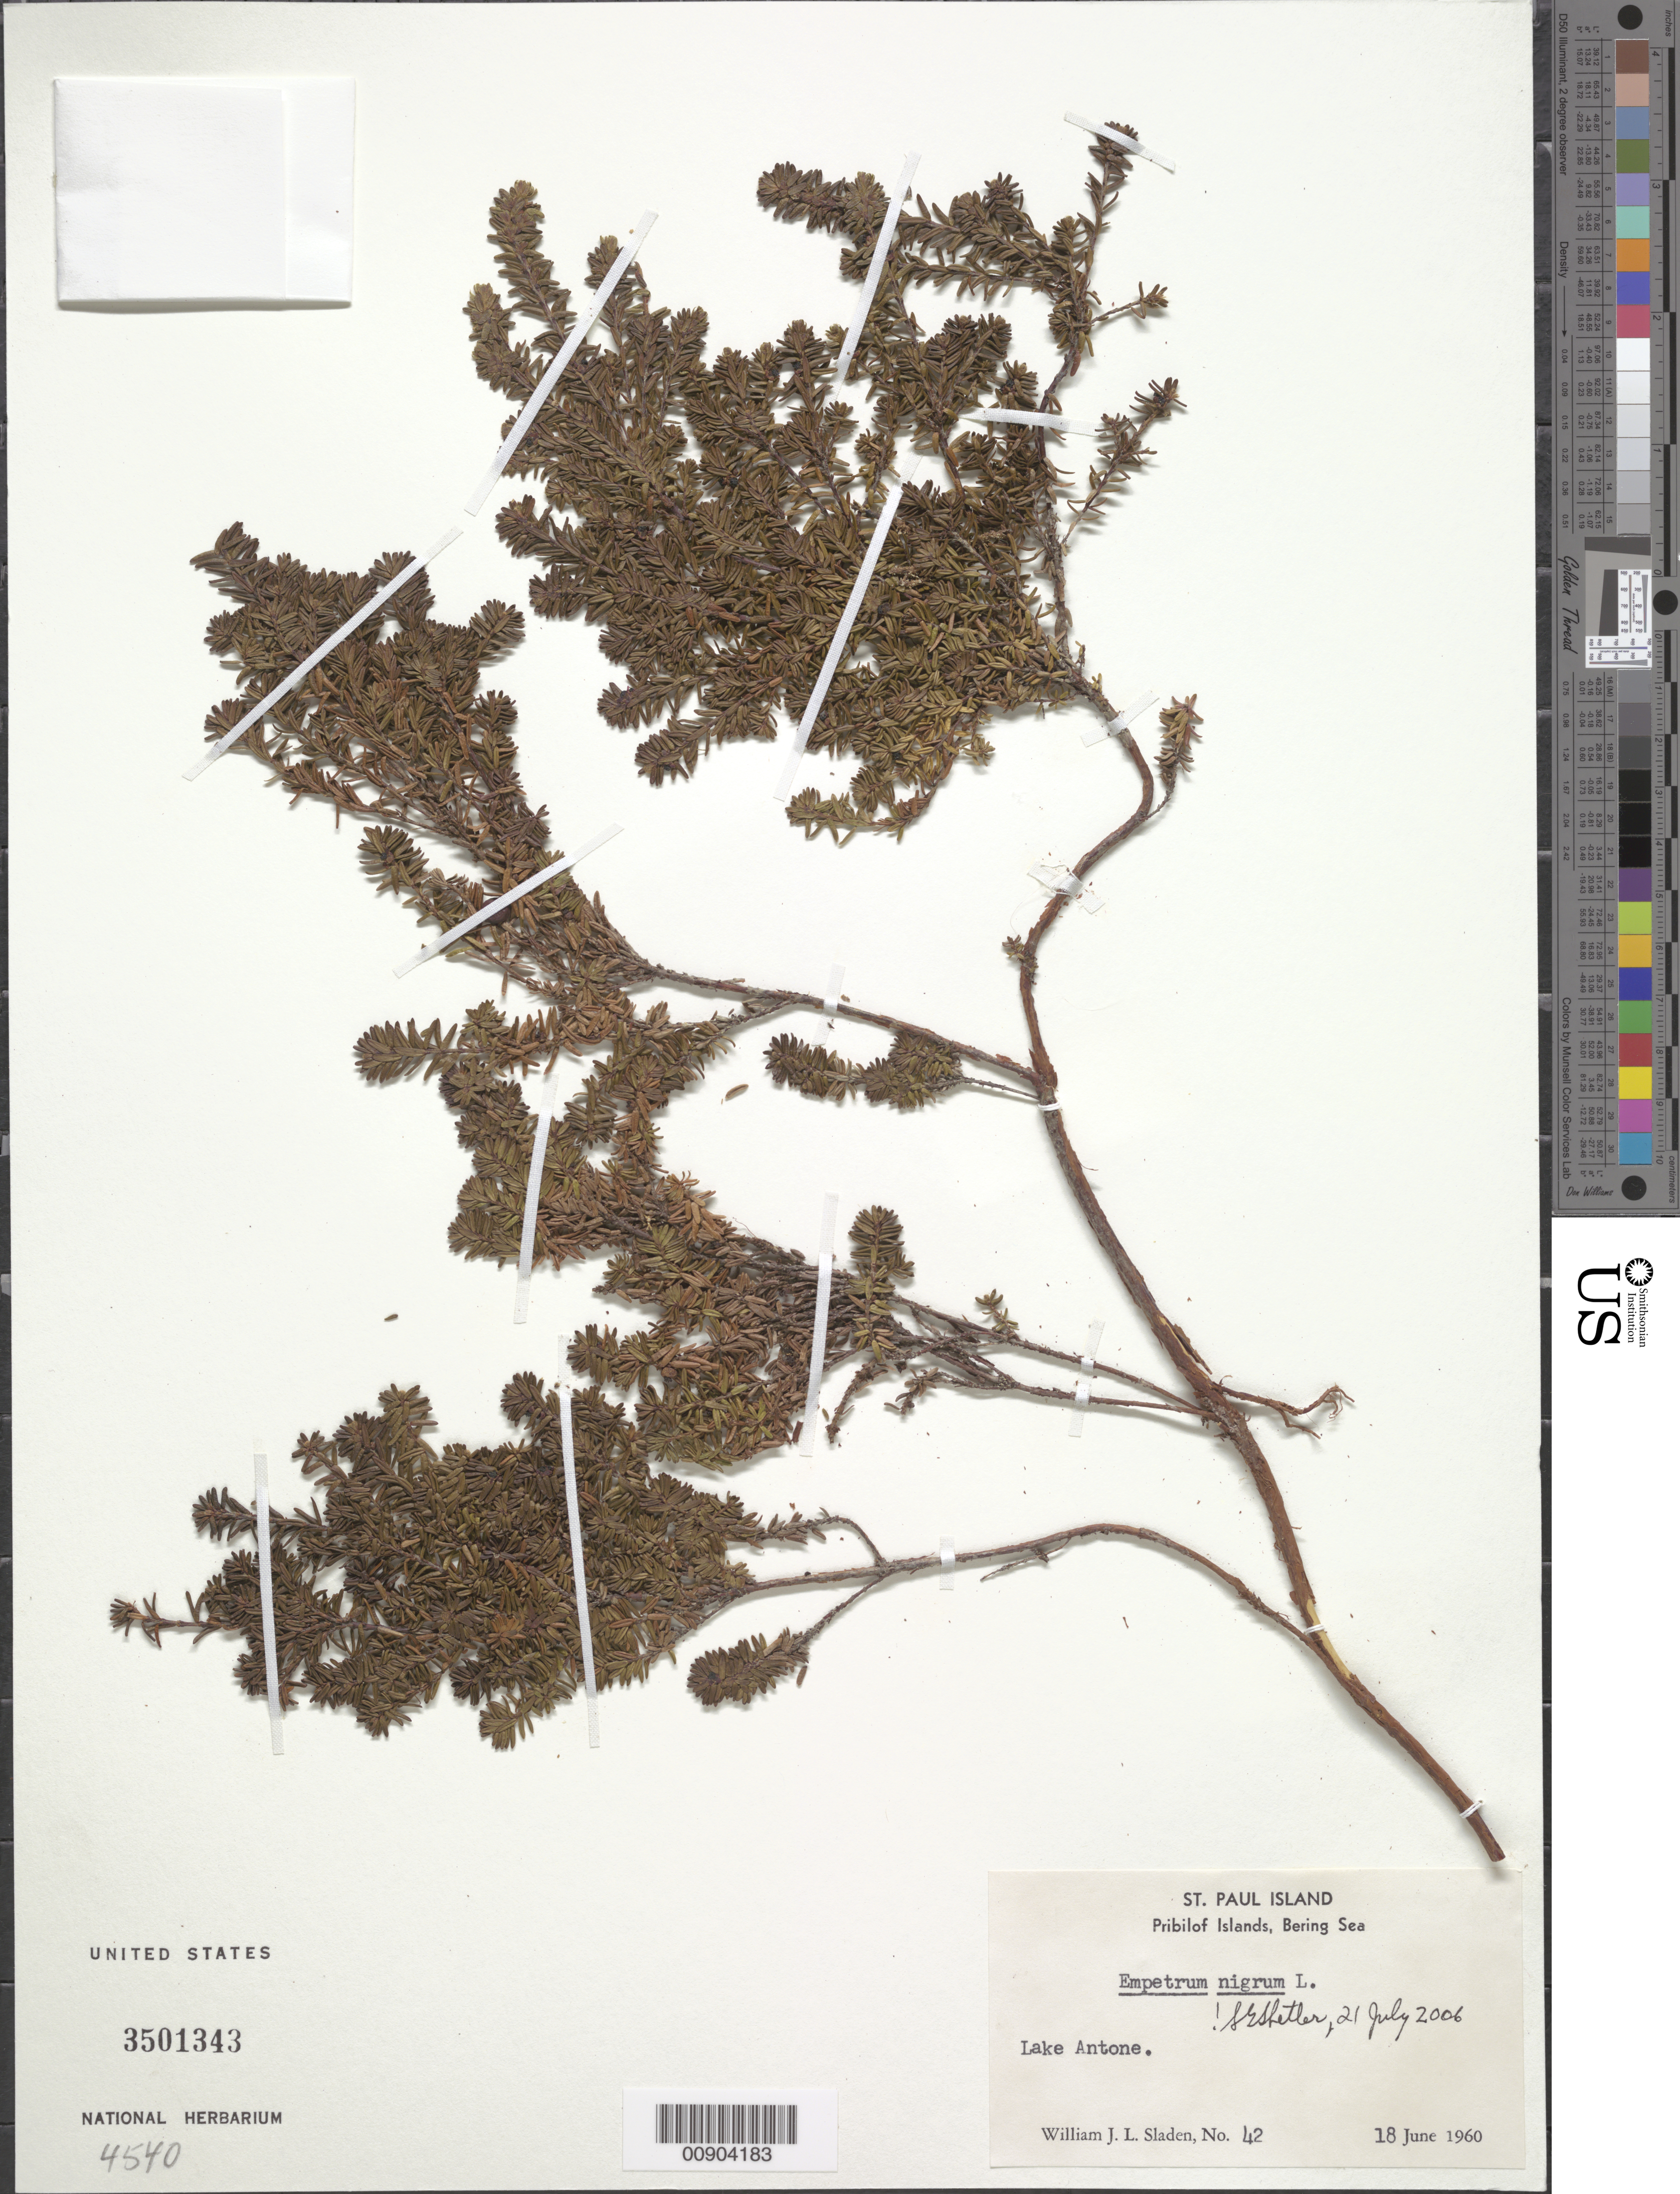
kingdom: Plantae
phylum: Tracheophyta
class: Magnoliopsida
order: Ericales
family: Ericaceae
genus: Empetrum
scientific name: Empetrum nigrum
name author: L.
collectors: W. Sladen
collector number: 42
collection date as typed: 18 Jun 1960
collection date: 1960-06-18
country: United States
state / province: Alaska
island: St. Paul Island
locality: Lake Antone., Bering Sea, Pribilof Islands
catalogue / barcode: US 3501343